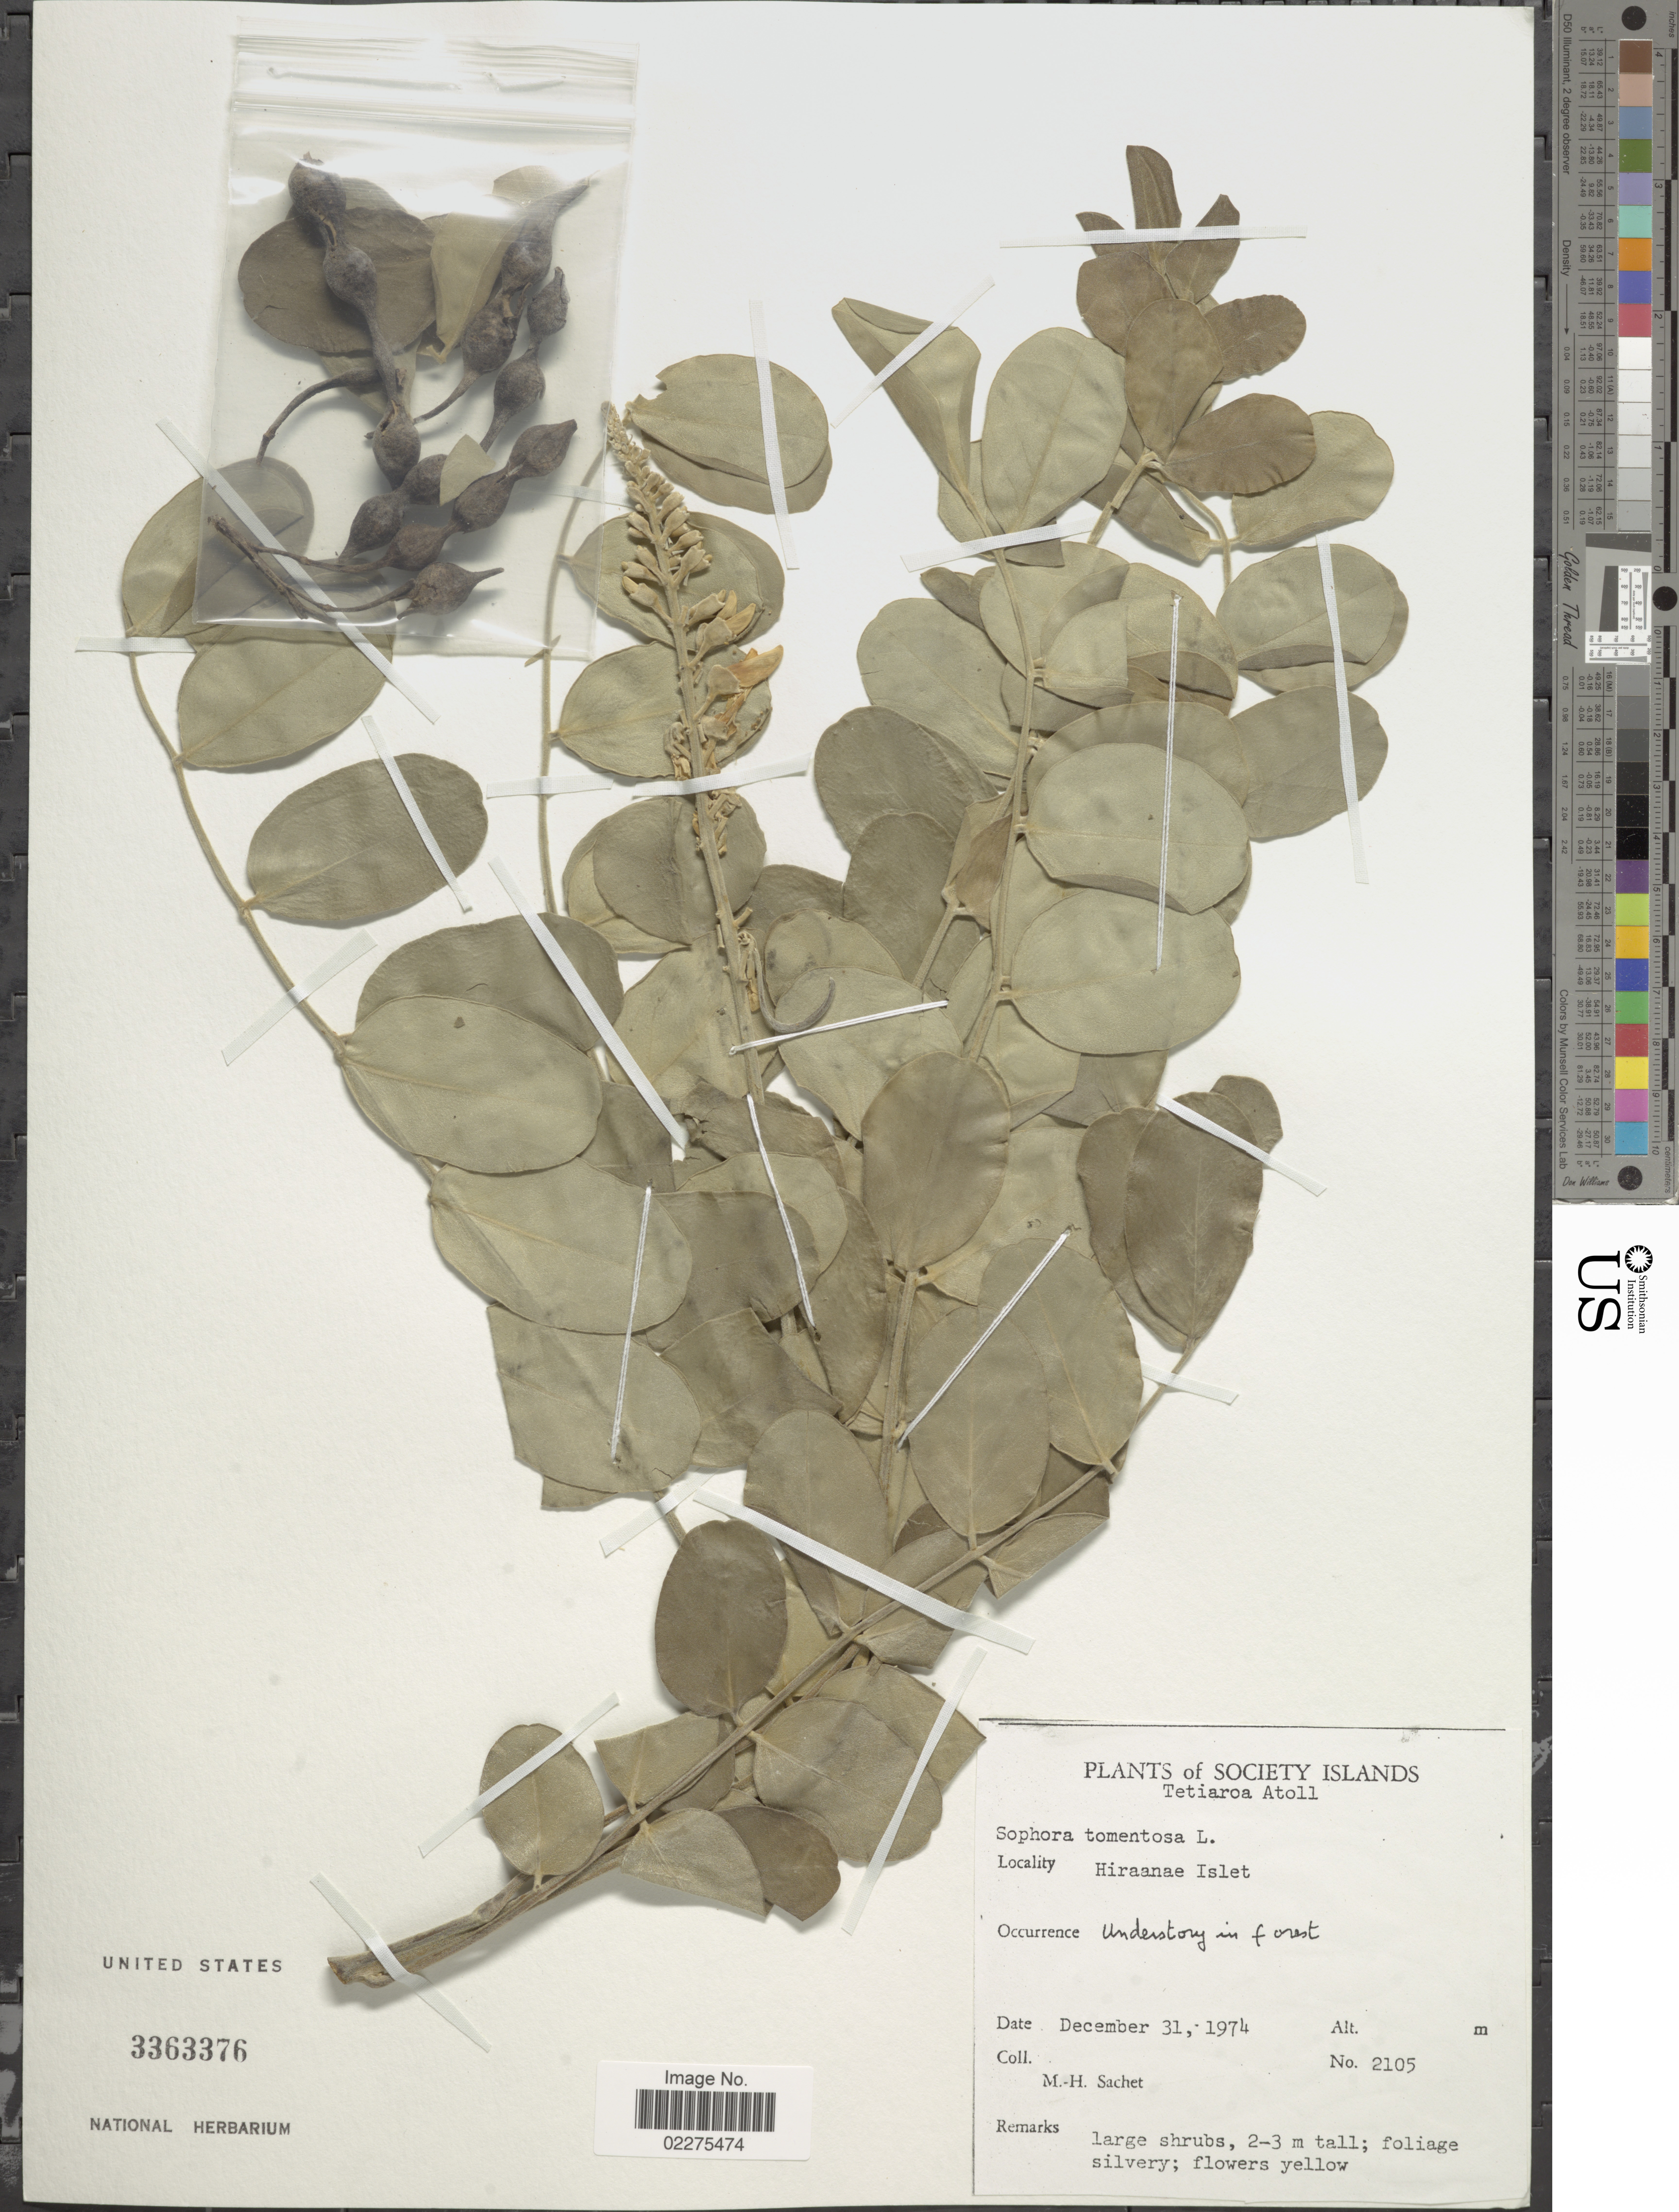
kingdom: Plantae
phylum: Tracheophyta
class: Magnoliopsida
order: Fabales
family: Fabaceae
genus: Sophora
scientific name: Sophora tomentosa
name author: L.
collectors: M.-H. Sachet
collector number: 2105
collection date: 1974-12-31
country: French Polynesia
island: Tetiaroa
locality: Society Islands. Tetiaroa Atoll. Hiraanae Islet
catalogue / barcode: US 3363376